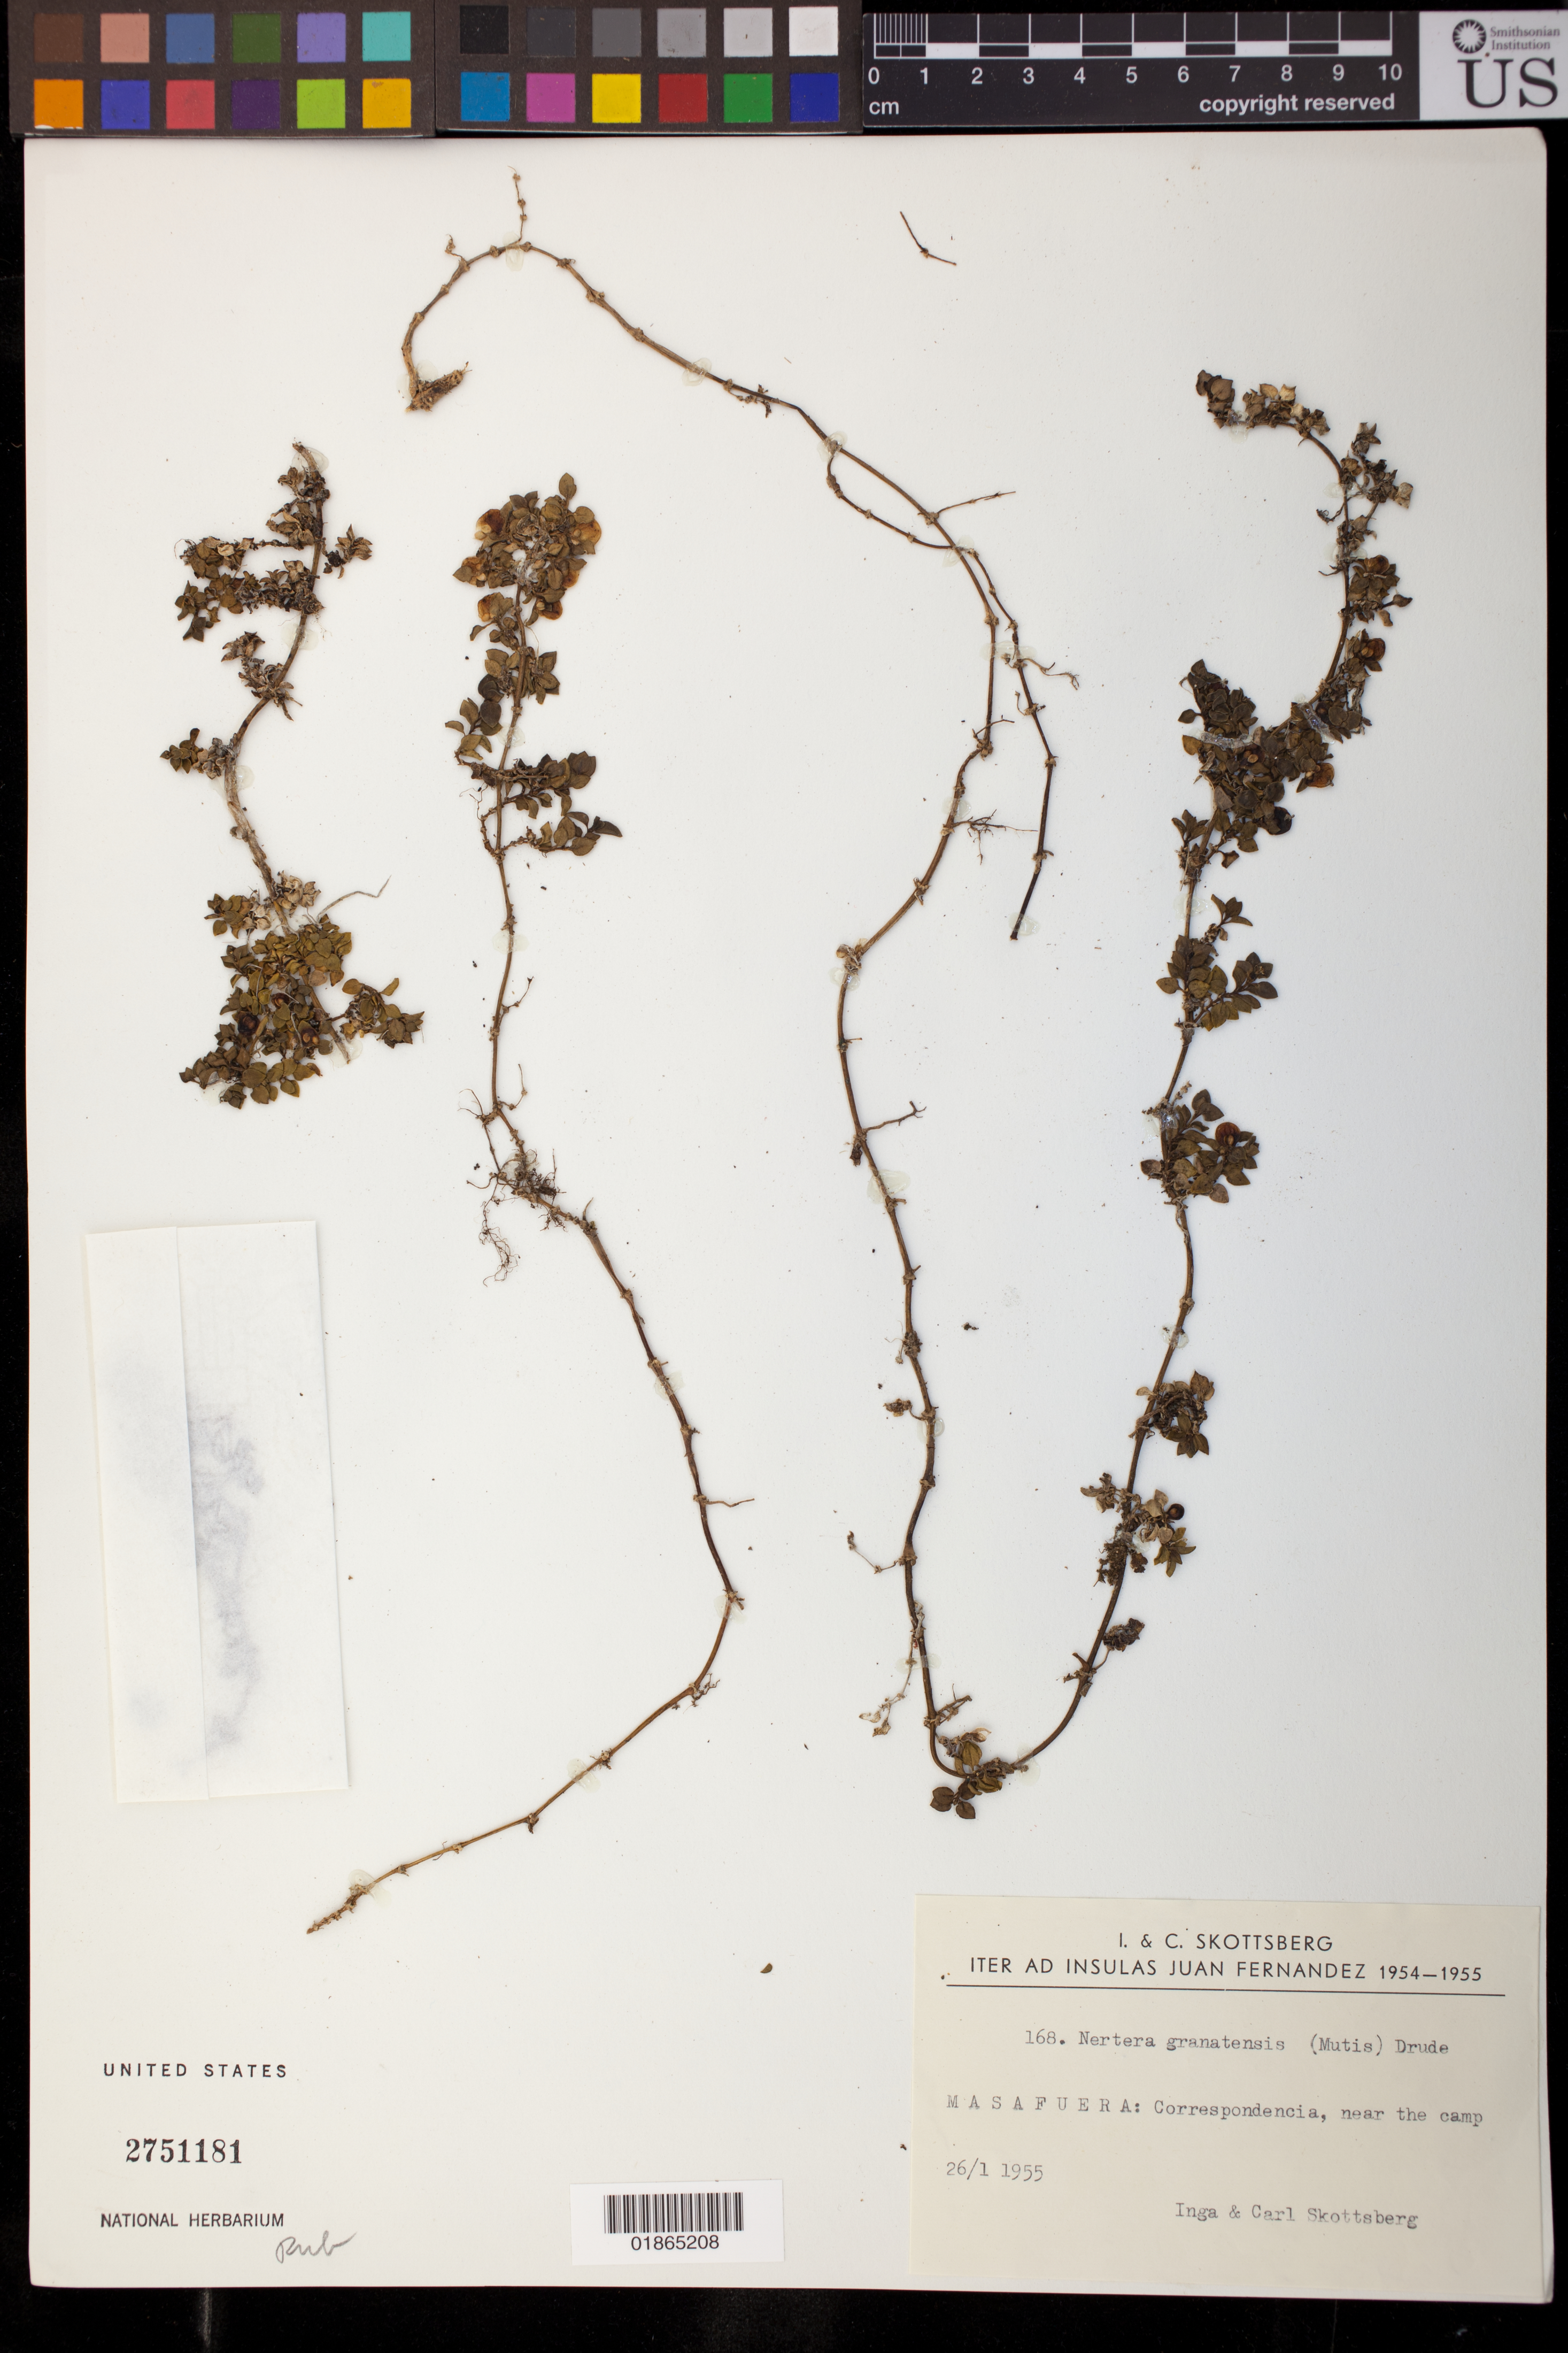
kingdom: Plantae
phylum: Tracheophyta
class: Magnoliopsida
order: Gentianales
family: Rubiaceae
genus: Nertera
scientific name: Nertera granadensis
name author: (Mutis ex L. f.) Druce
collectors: I. Skottsberg & C. Skottsberg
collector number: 168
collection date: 1955-01-26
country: Chile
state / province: Valparaíso (V)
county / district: Juan Fernandez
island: Mas Afuera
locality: Juan Fernandez: Masafuera: Correspondencia, near the camp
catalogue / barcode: US 2751181